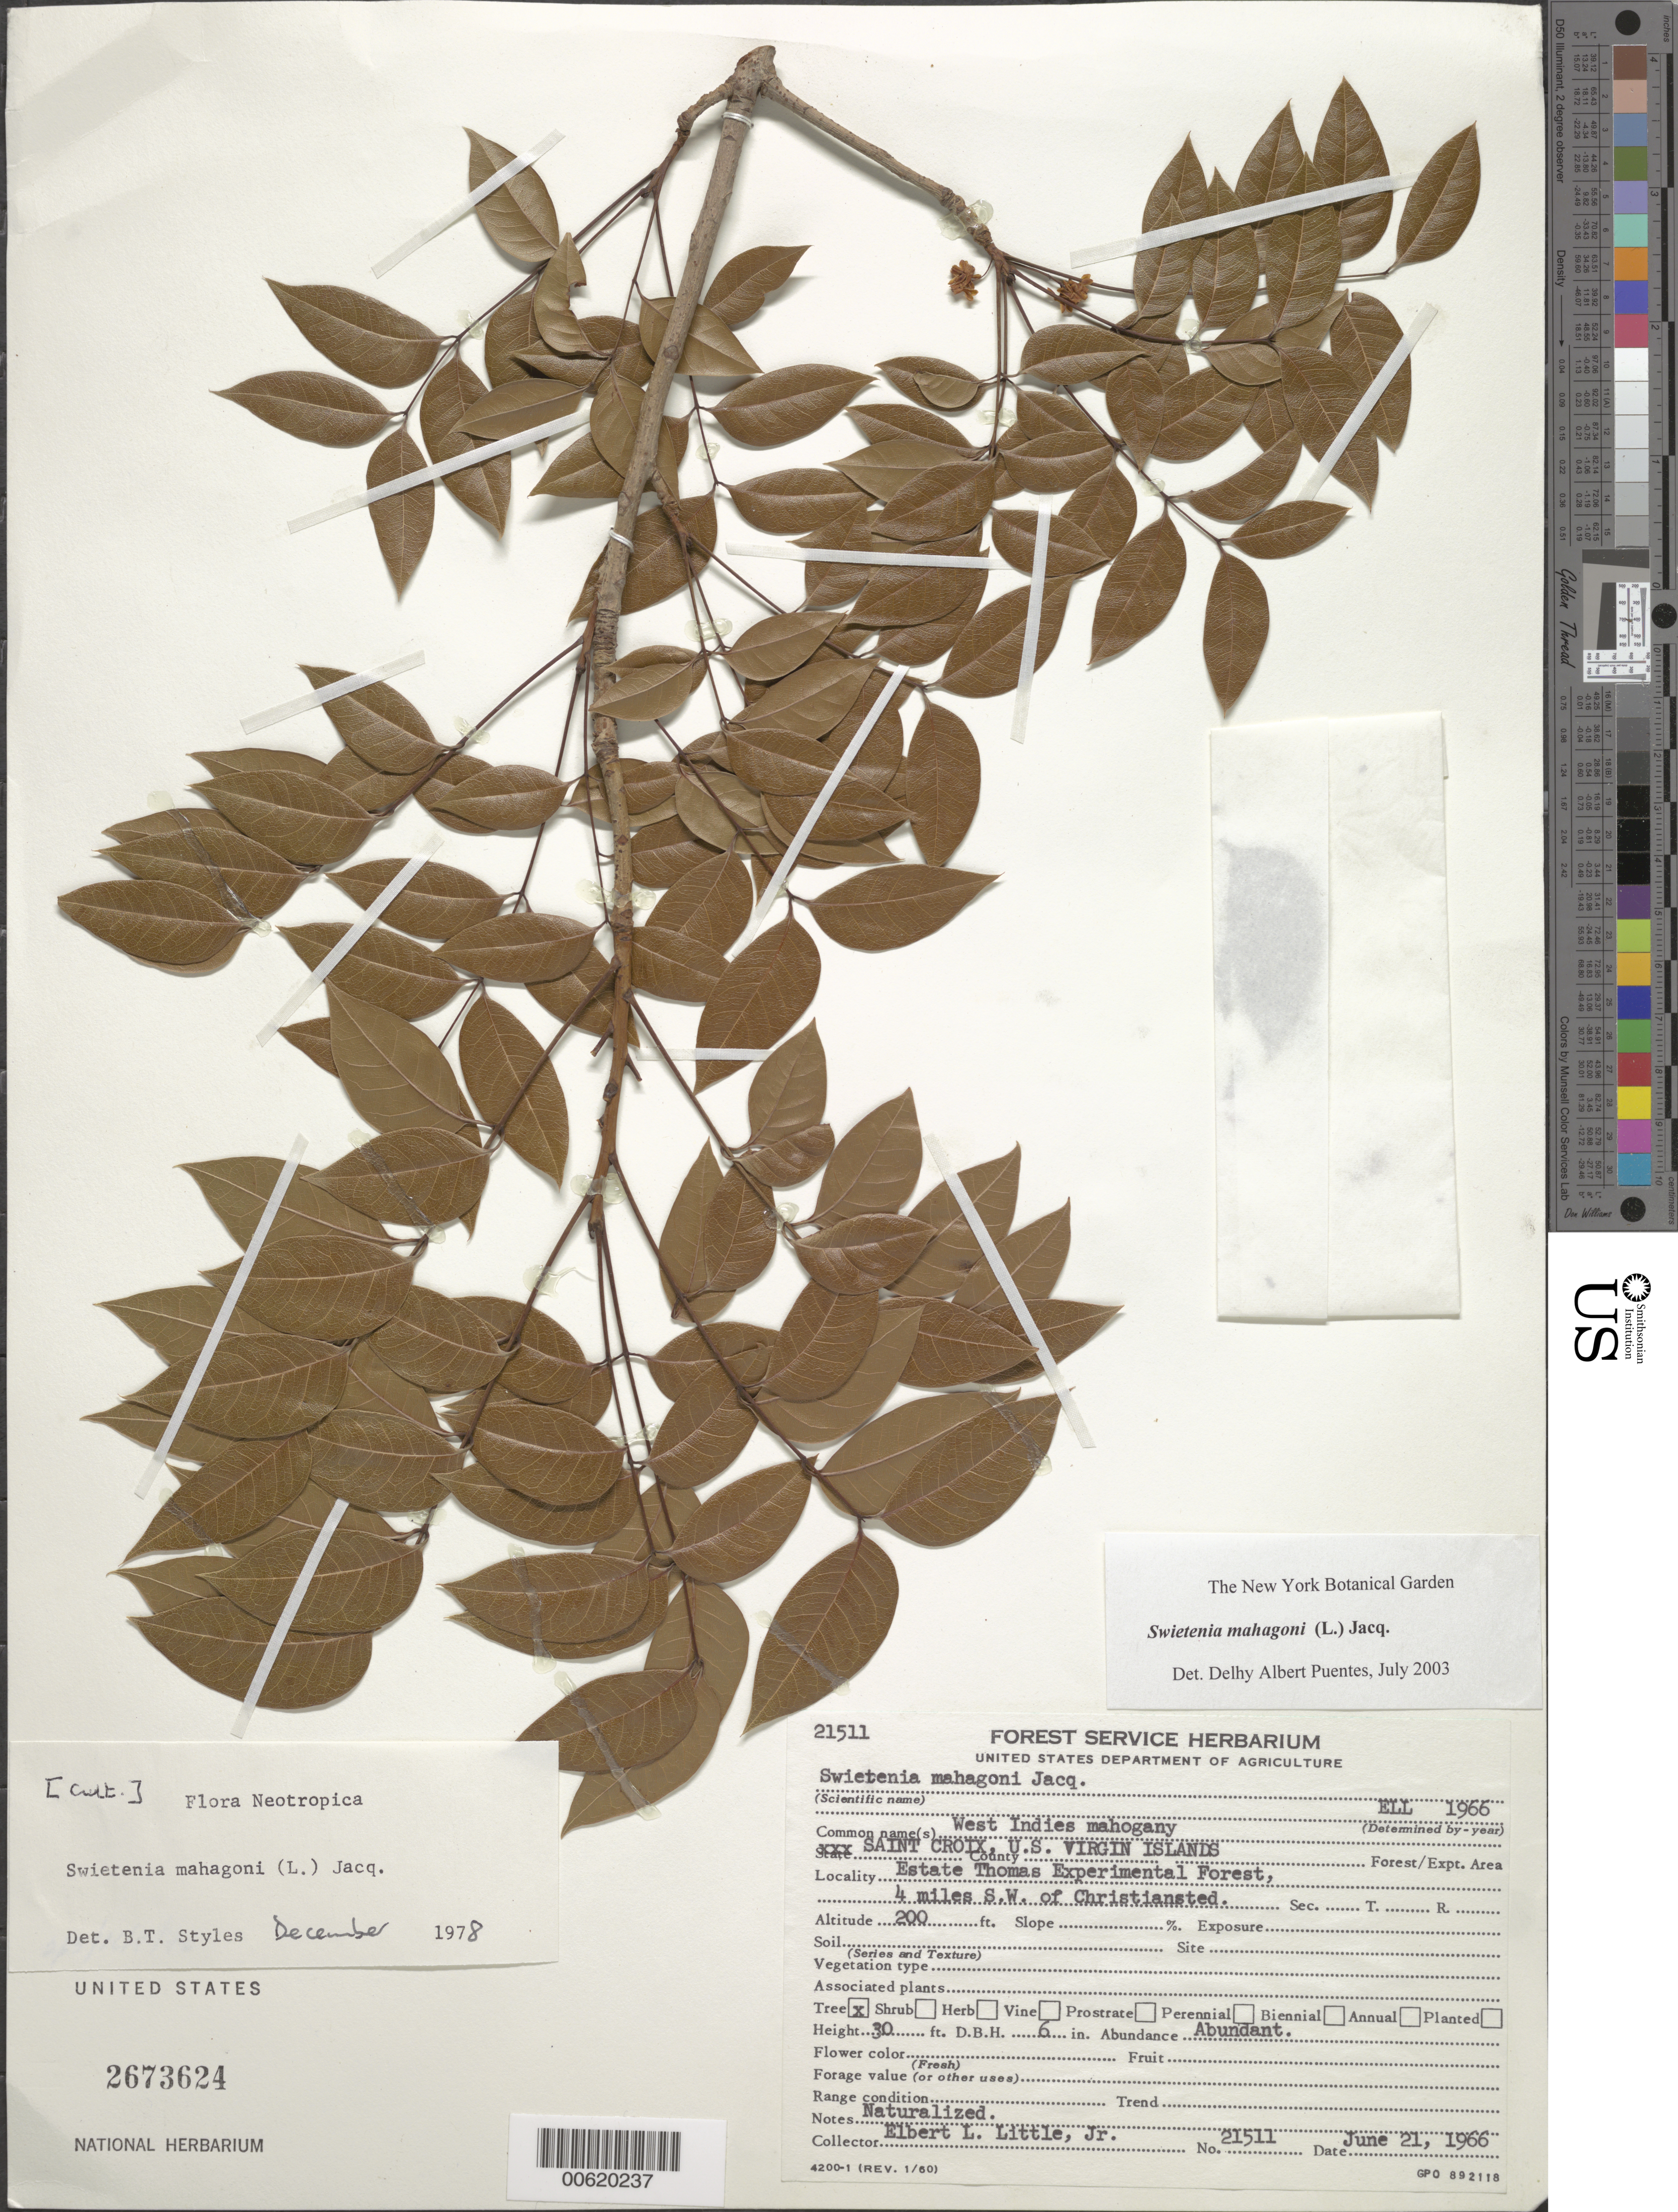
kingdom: Plantae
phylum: Tracheophyta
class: Magnoliopsida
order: Sapindales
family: Meliaceae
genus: Swietenia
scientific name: Swietenia mahagoni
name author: (L.) Jacq.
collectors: E. L. Little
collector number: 21511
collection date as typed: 21 Jun 1966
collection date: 1966-06-21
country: U.S. Virgin Islands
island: St. Croix Island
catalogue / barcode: US 2673624